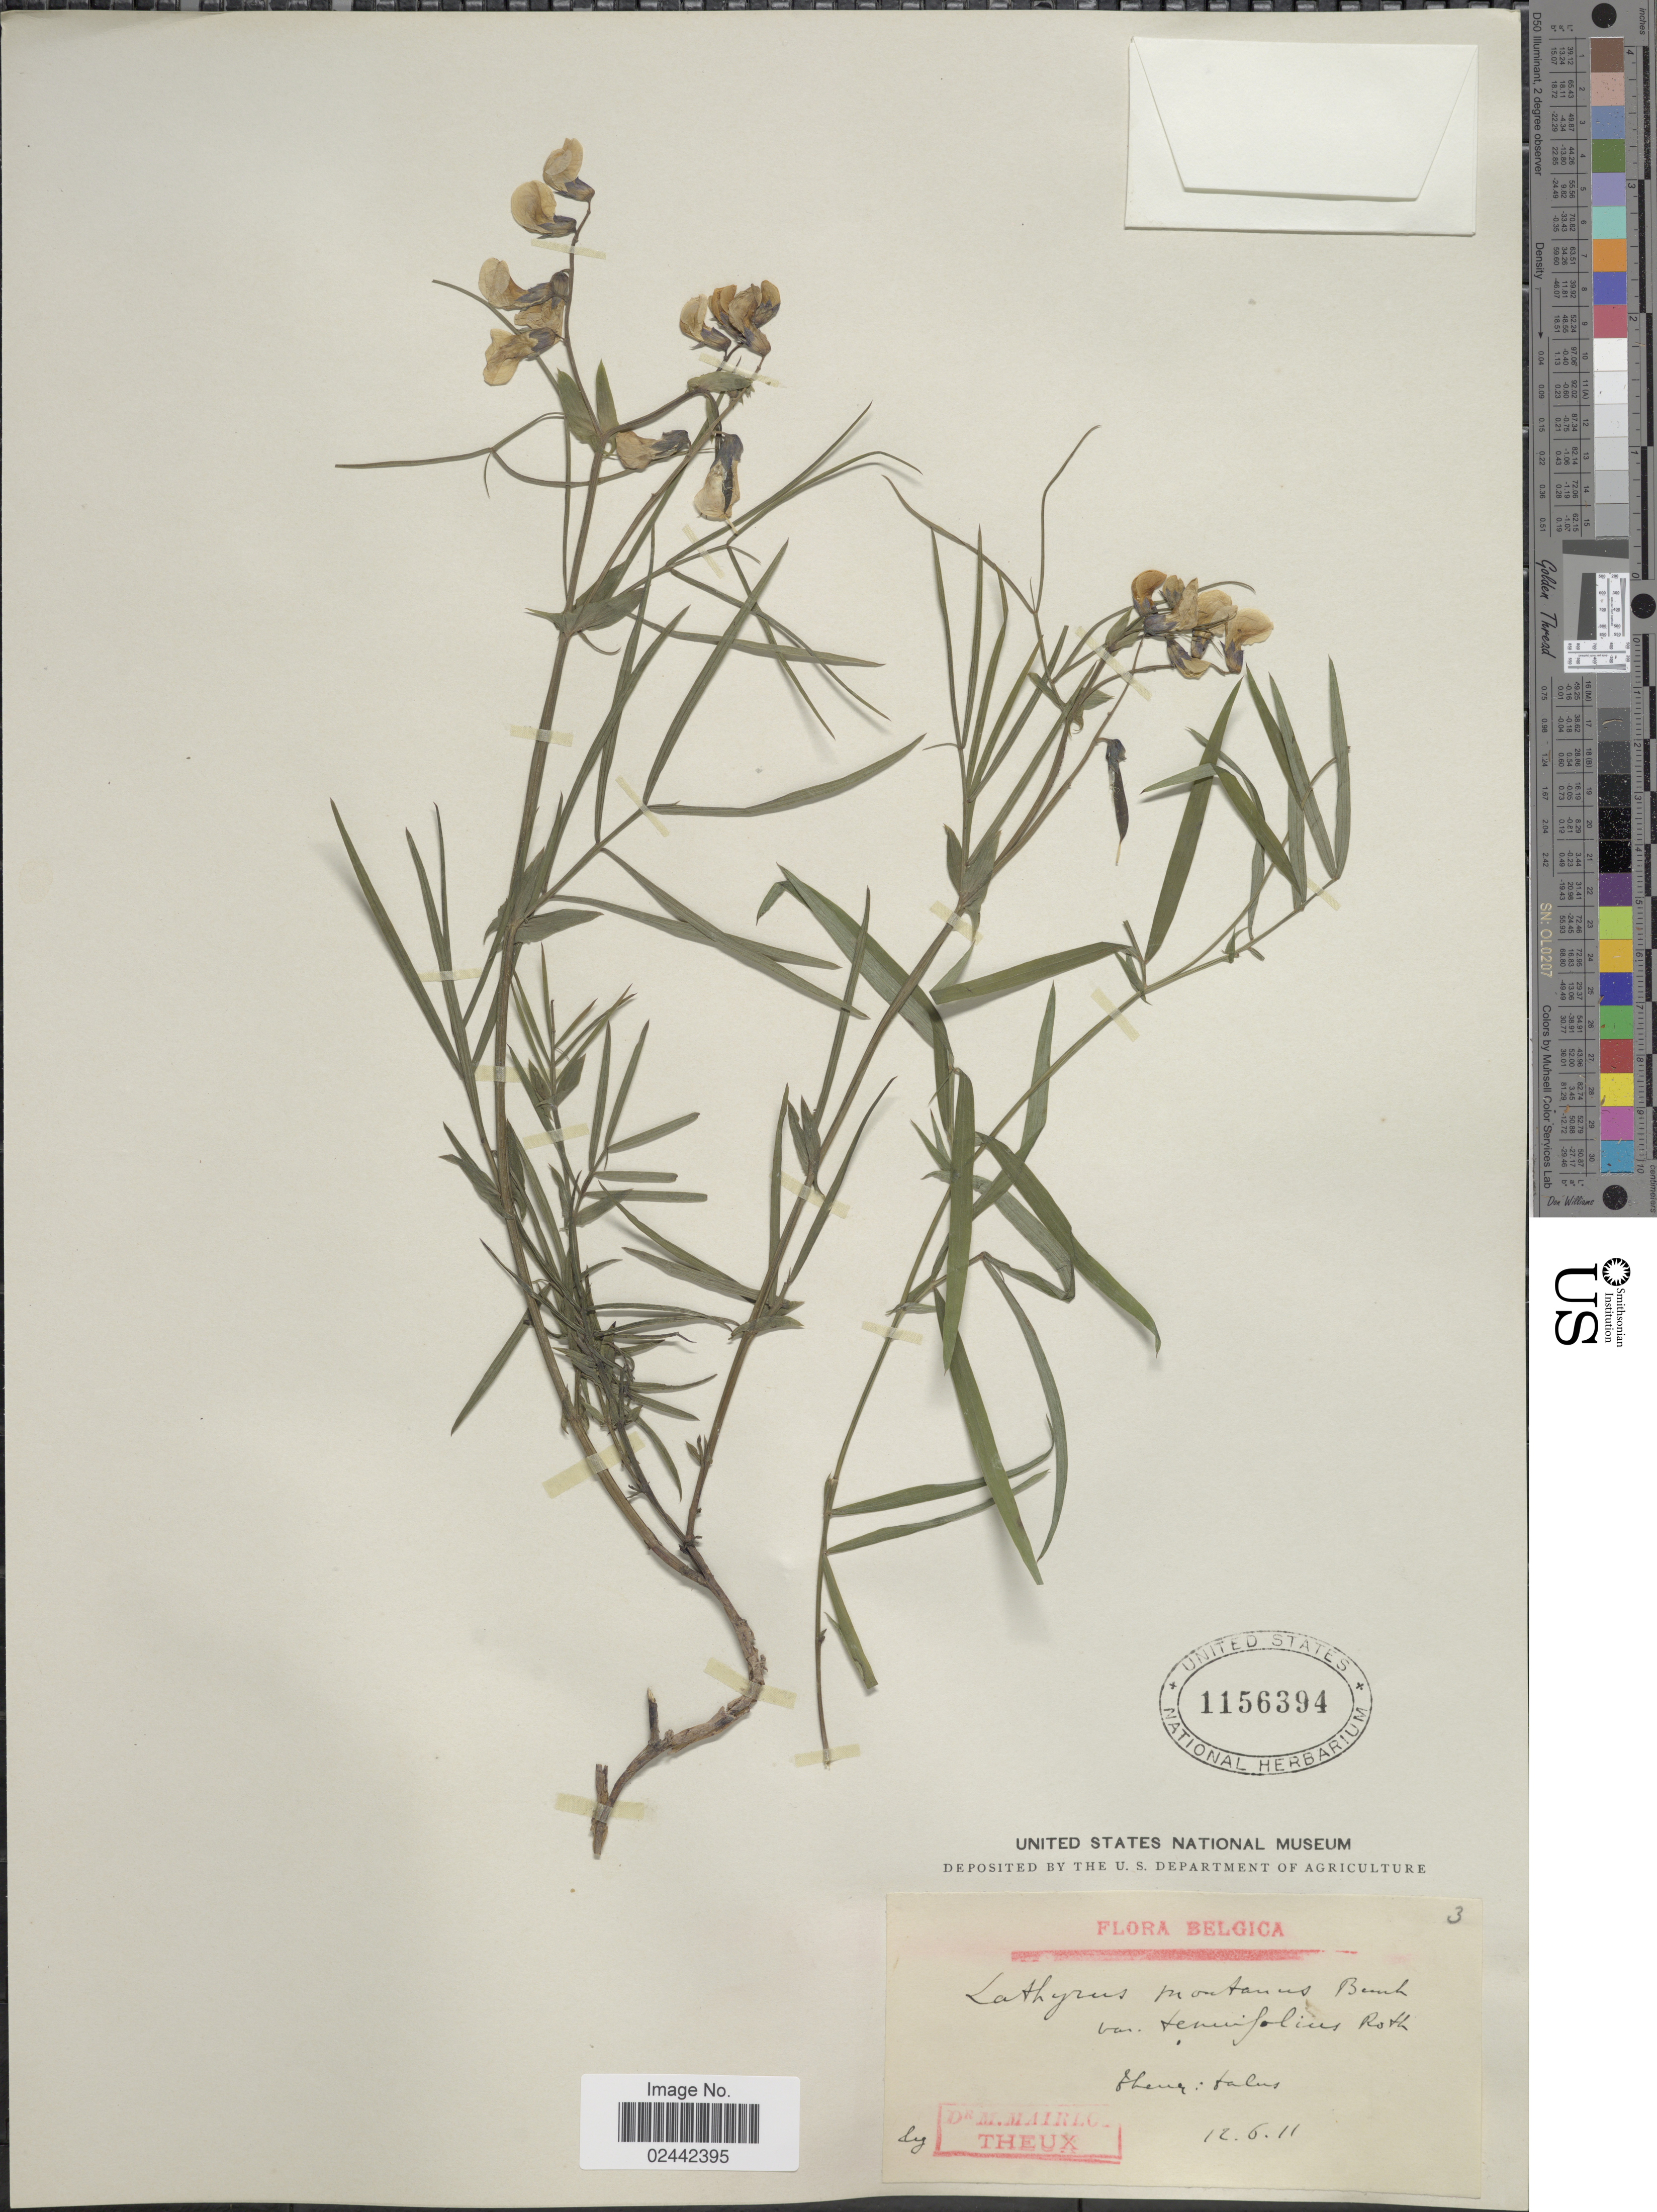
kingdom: Plantae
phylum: Tracheophyta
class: Magnoliopsida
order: Fabales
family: Fabaceae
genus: Lathyrus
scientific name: Lathyrus montanus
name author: Bernh.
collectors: M. Mairlot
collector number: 3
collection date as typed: Transcribed d/m/y: 12/6/11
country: Belgium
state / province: Wallonia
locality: Belgica, Theux: talus. [interpreted]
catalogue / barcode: US 1156394